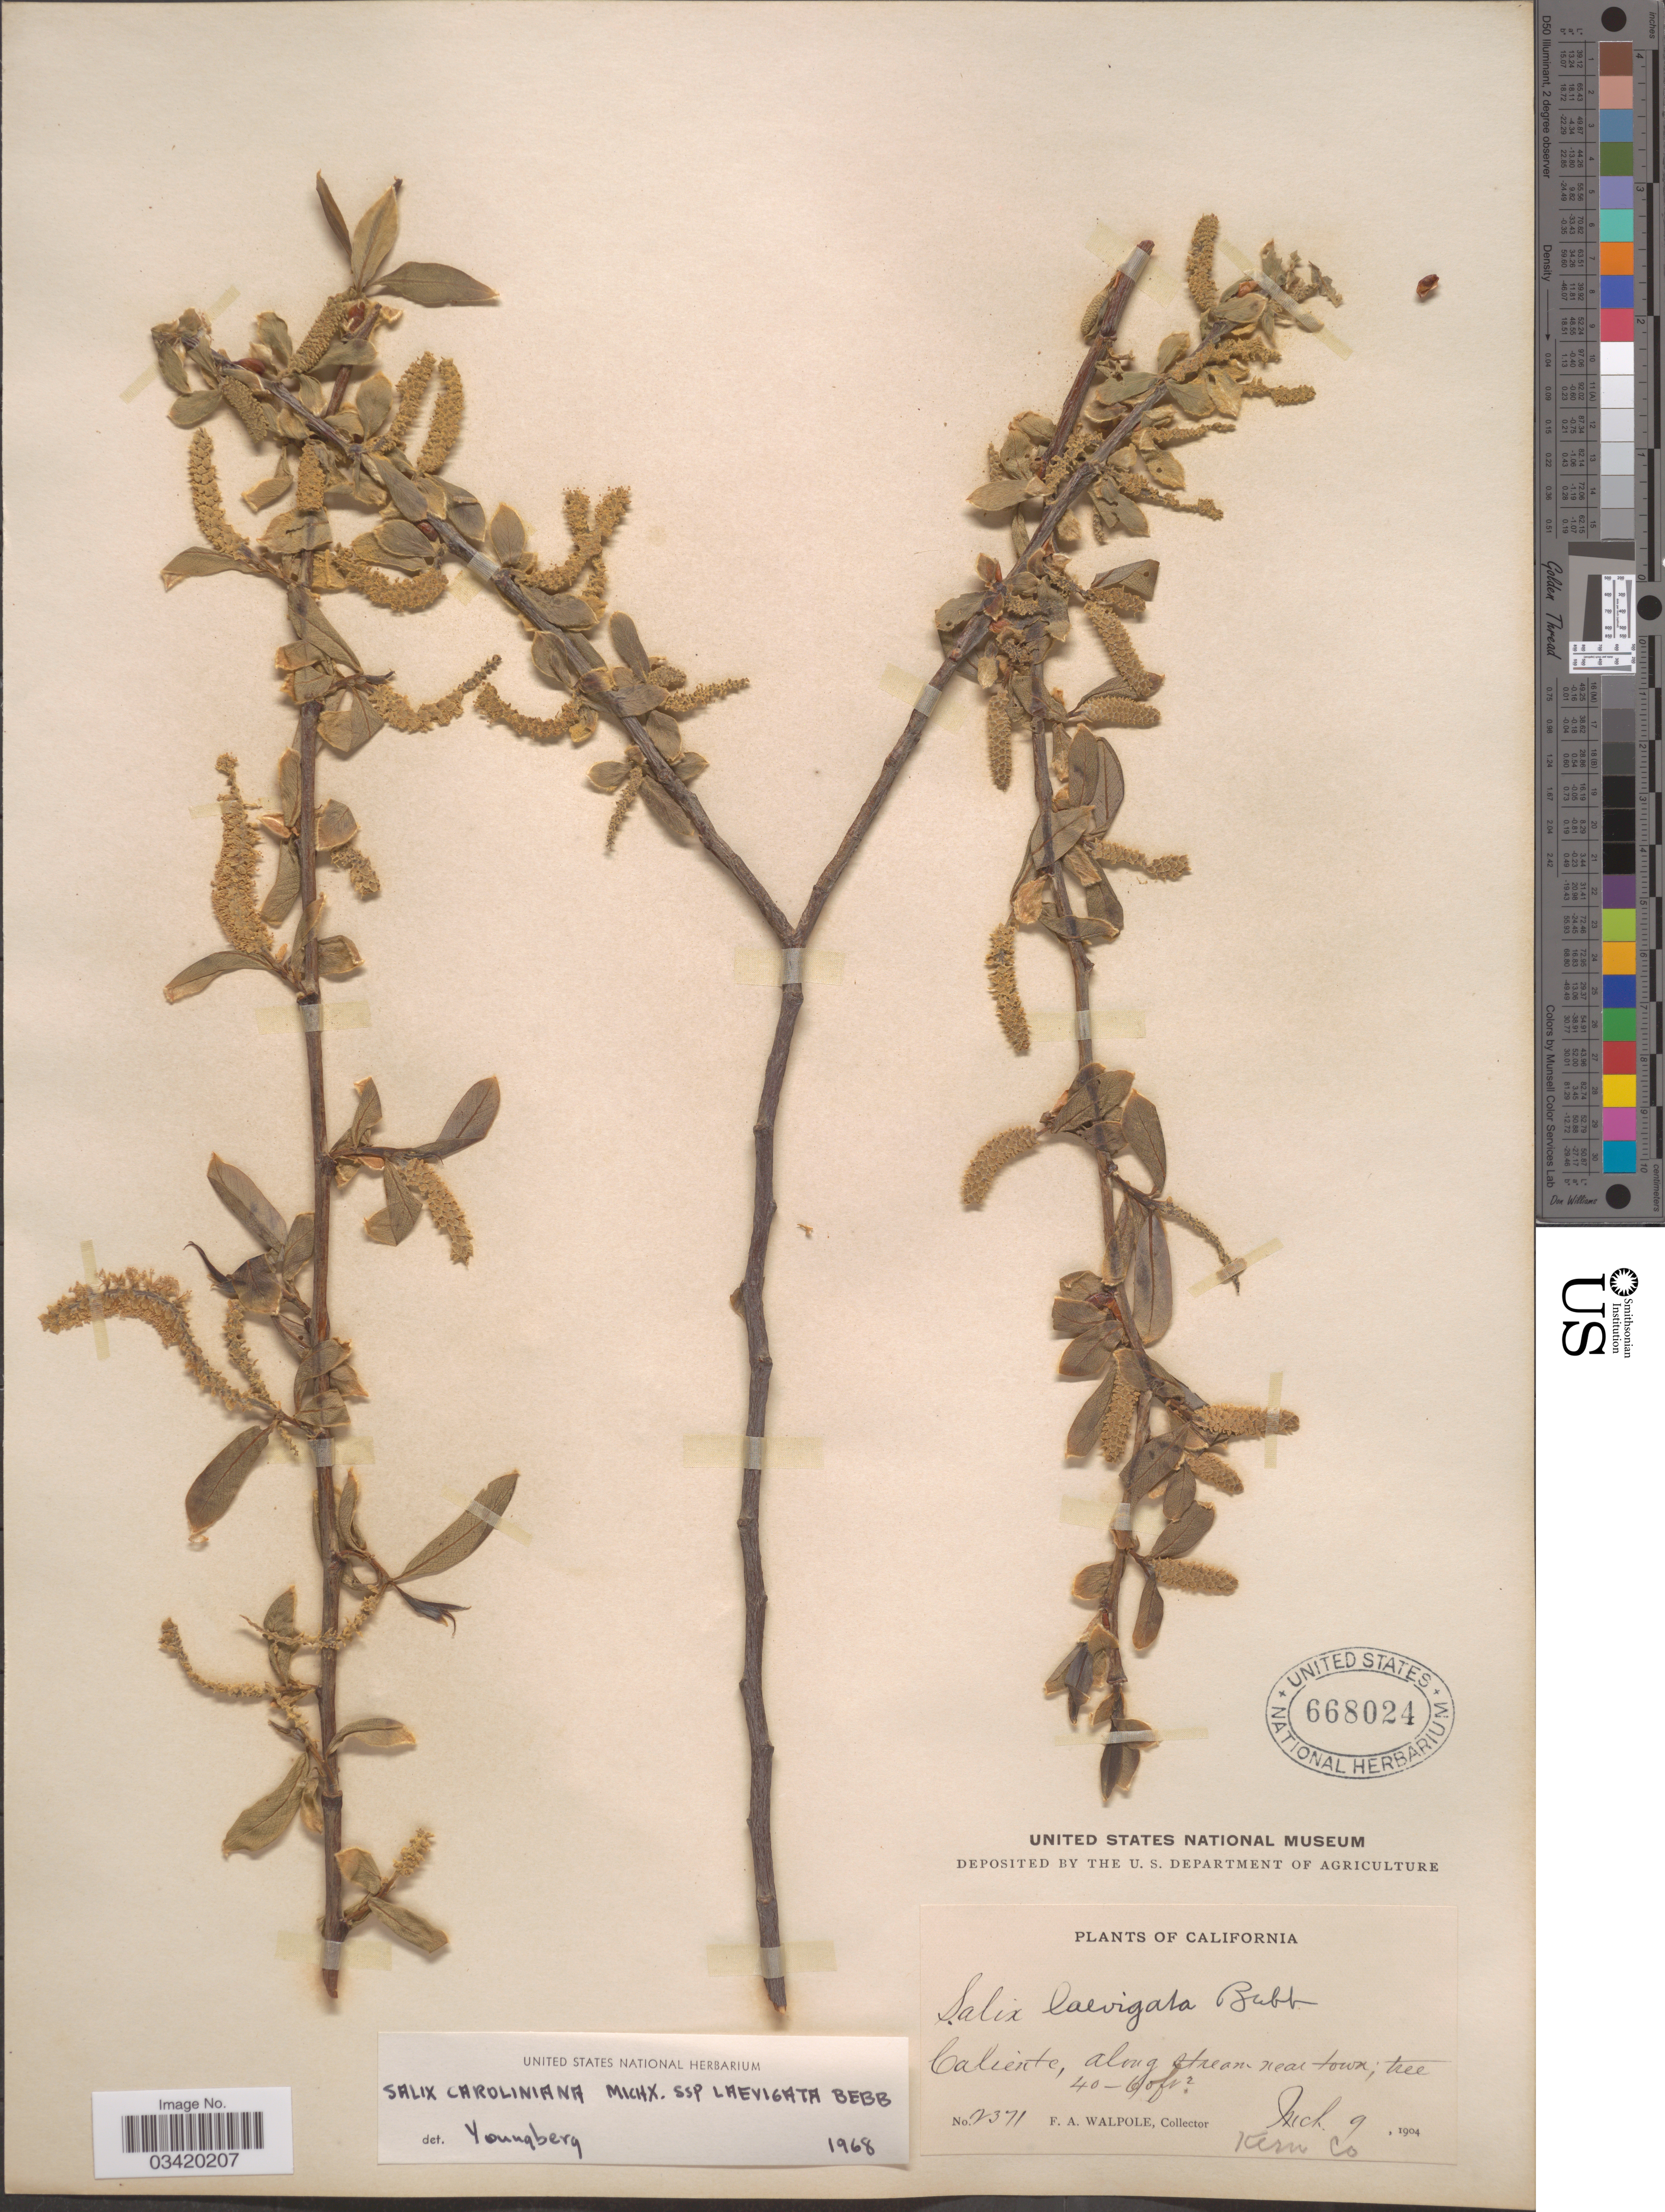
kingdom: Plantae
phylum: Tracheophyta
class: Magnoliopsida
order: Malpighiales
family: Salicaceae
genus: Salix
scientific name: Salix caroliniana subsp. laevigata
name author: Bebb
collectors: F. Walpole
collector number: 2371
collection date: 1904-03-09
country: United States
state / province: California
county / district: Kern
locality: Caliente, along stream near town. Kern Co.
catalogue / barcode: US 668024